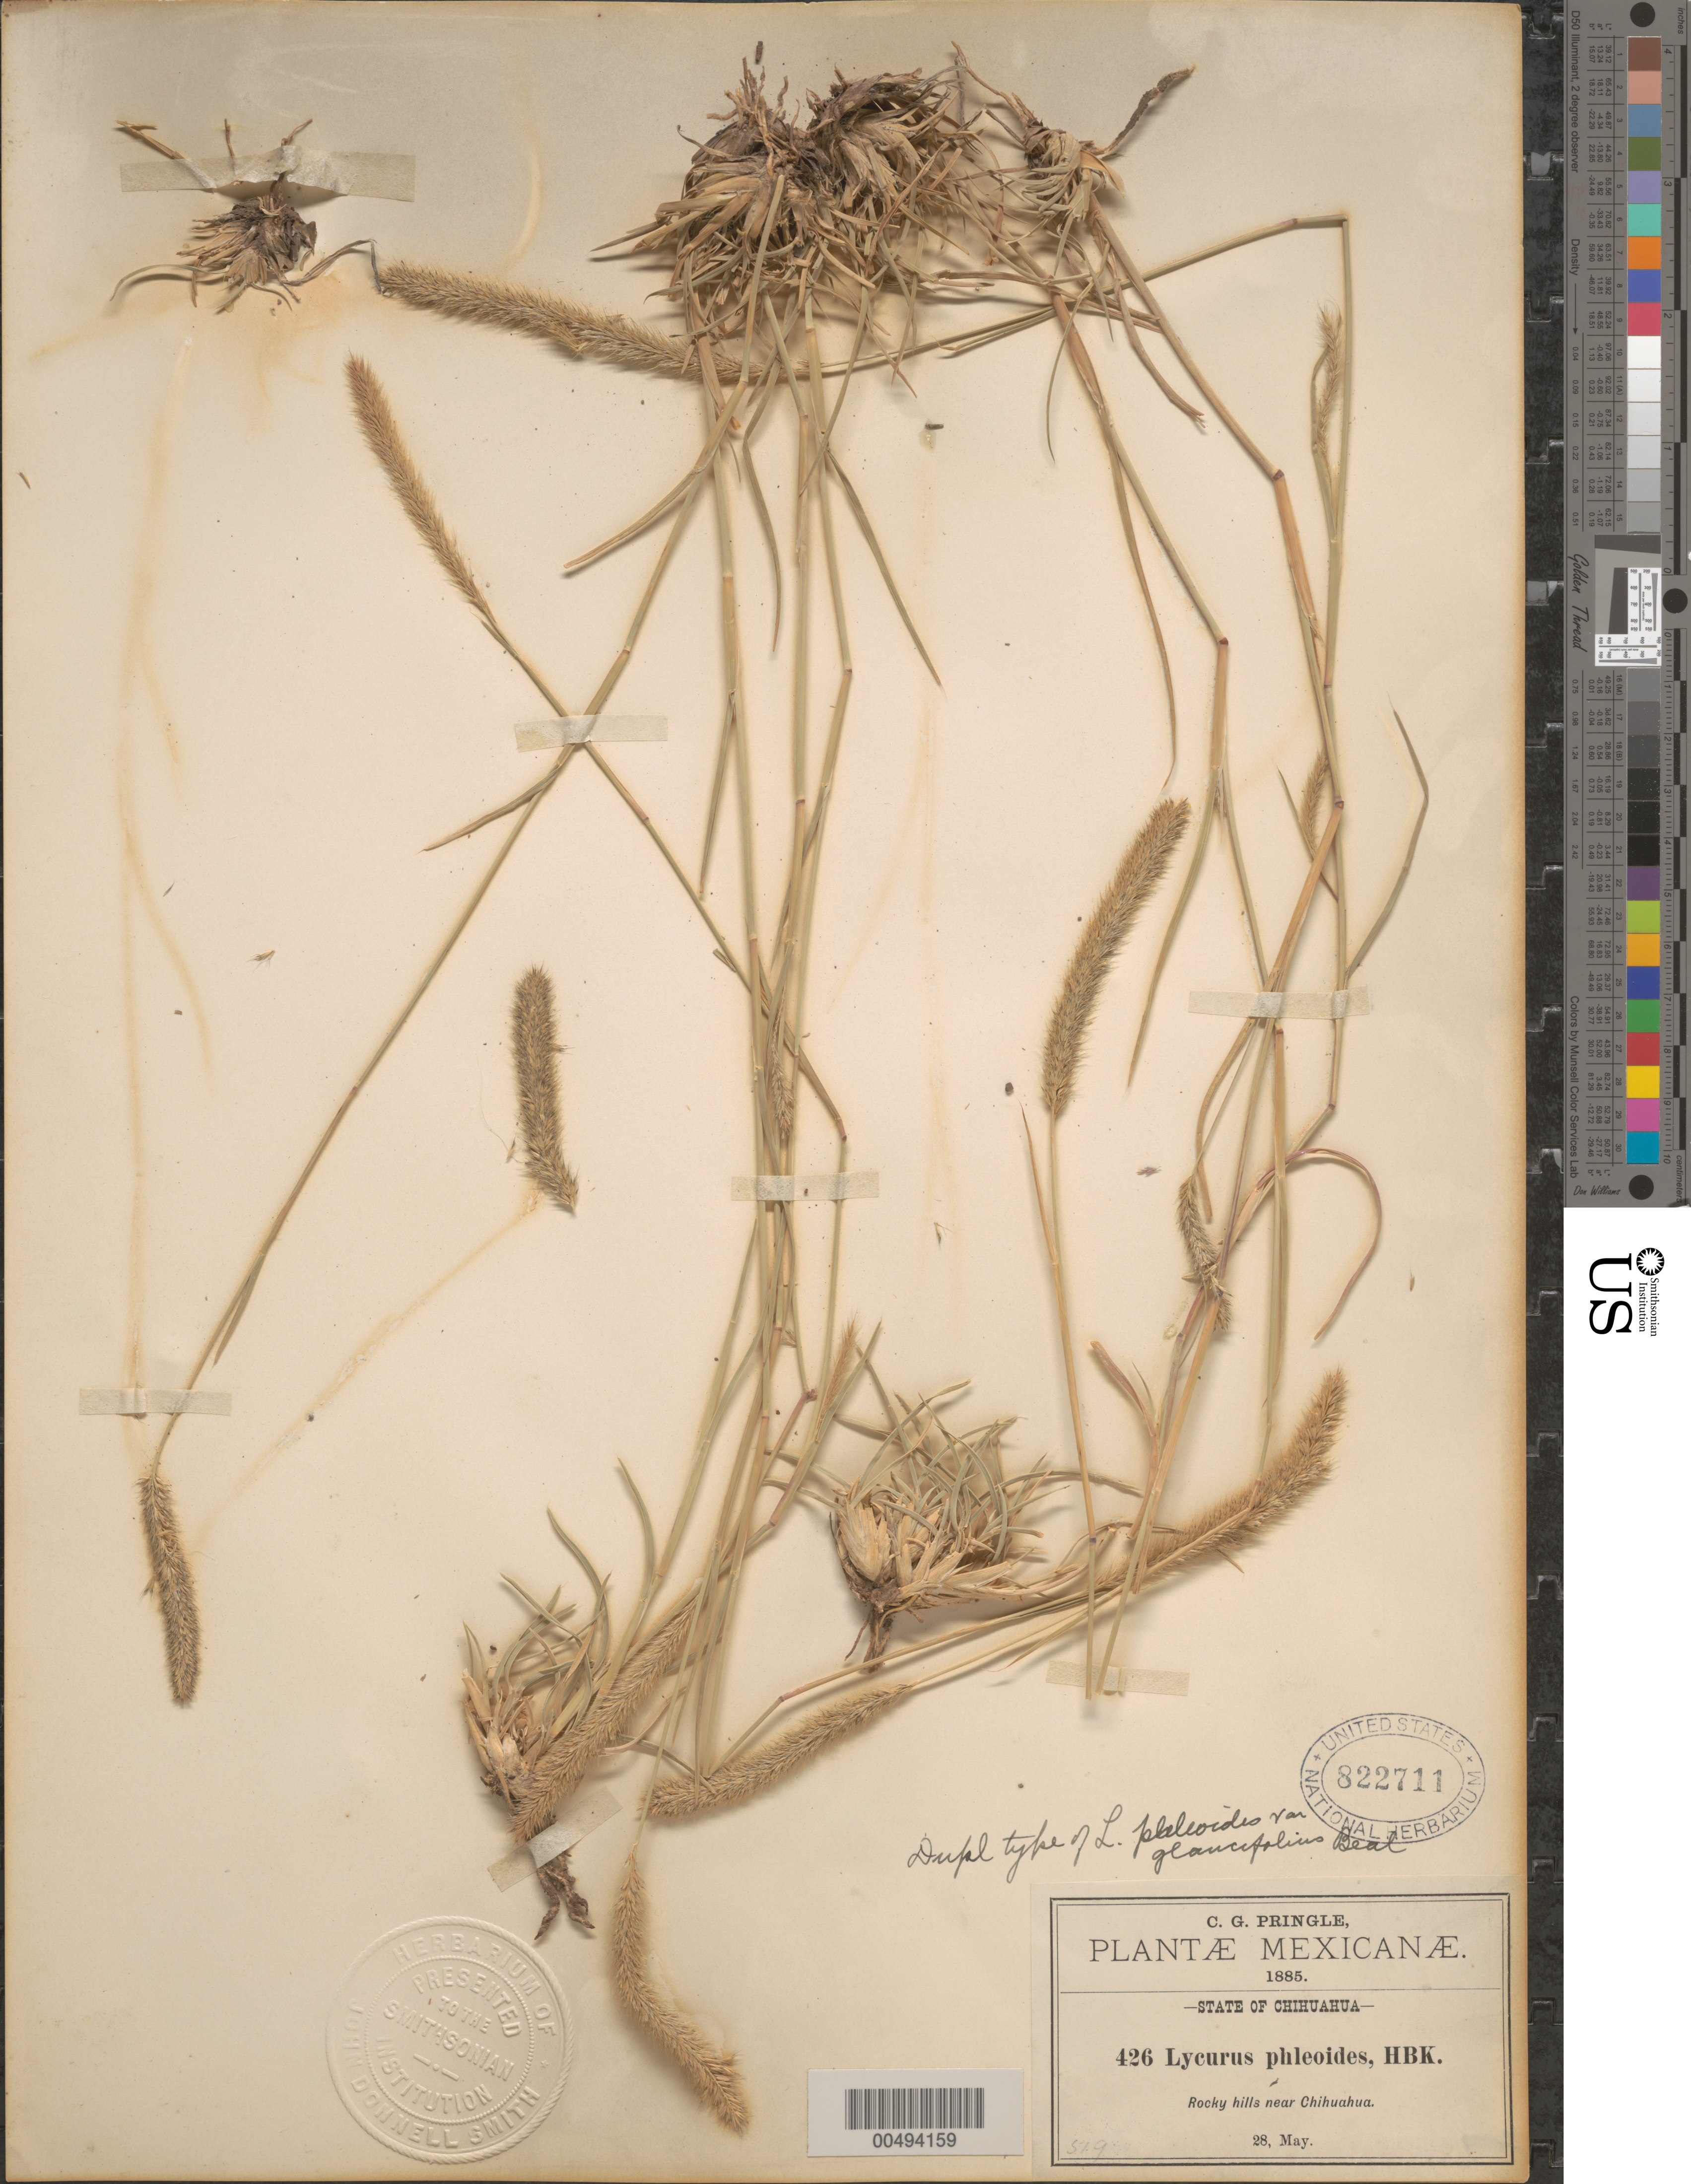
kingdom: Plantae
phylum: Tracheophyta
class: Liliopsida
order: Poales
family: Poaceae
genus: Lycurus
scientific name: Lycurus phleoides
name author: Kunth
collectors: C. G. Pringle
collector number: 426/519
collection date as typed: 28 May 1885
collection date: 1885-05-28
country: Mexico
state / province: Chihuahua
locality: Near Chihuahua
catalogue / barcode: US 822711